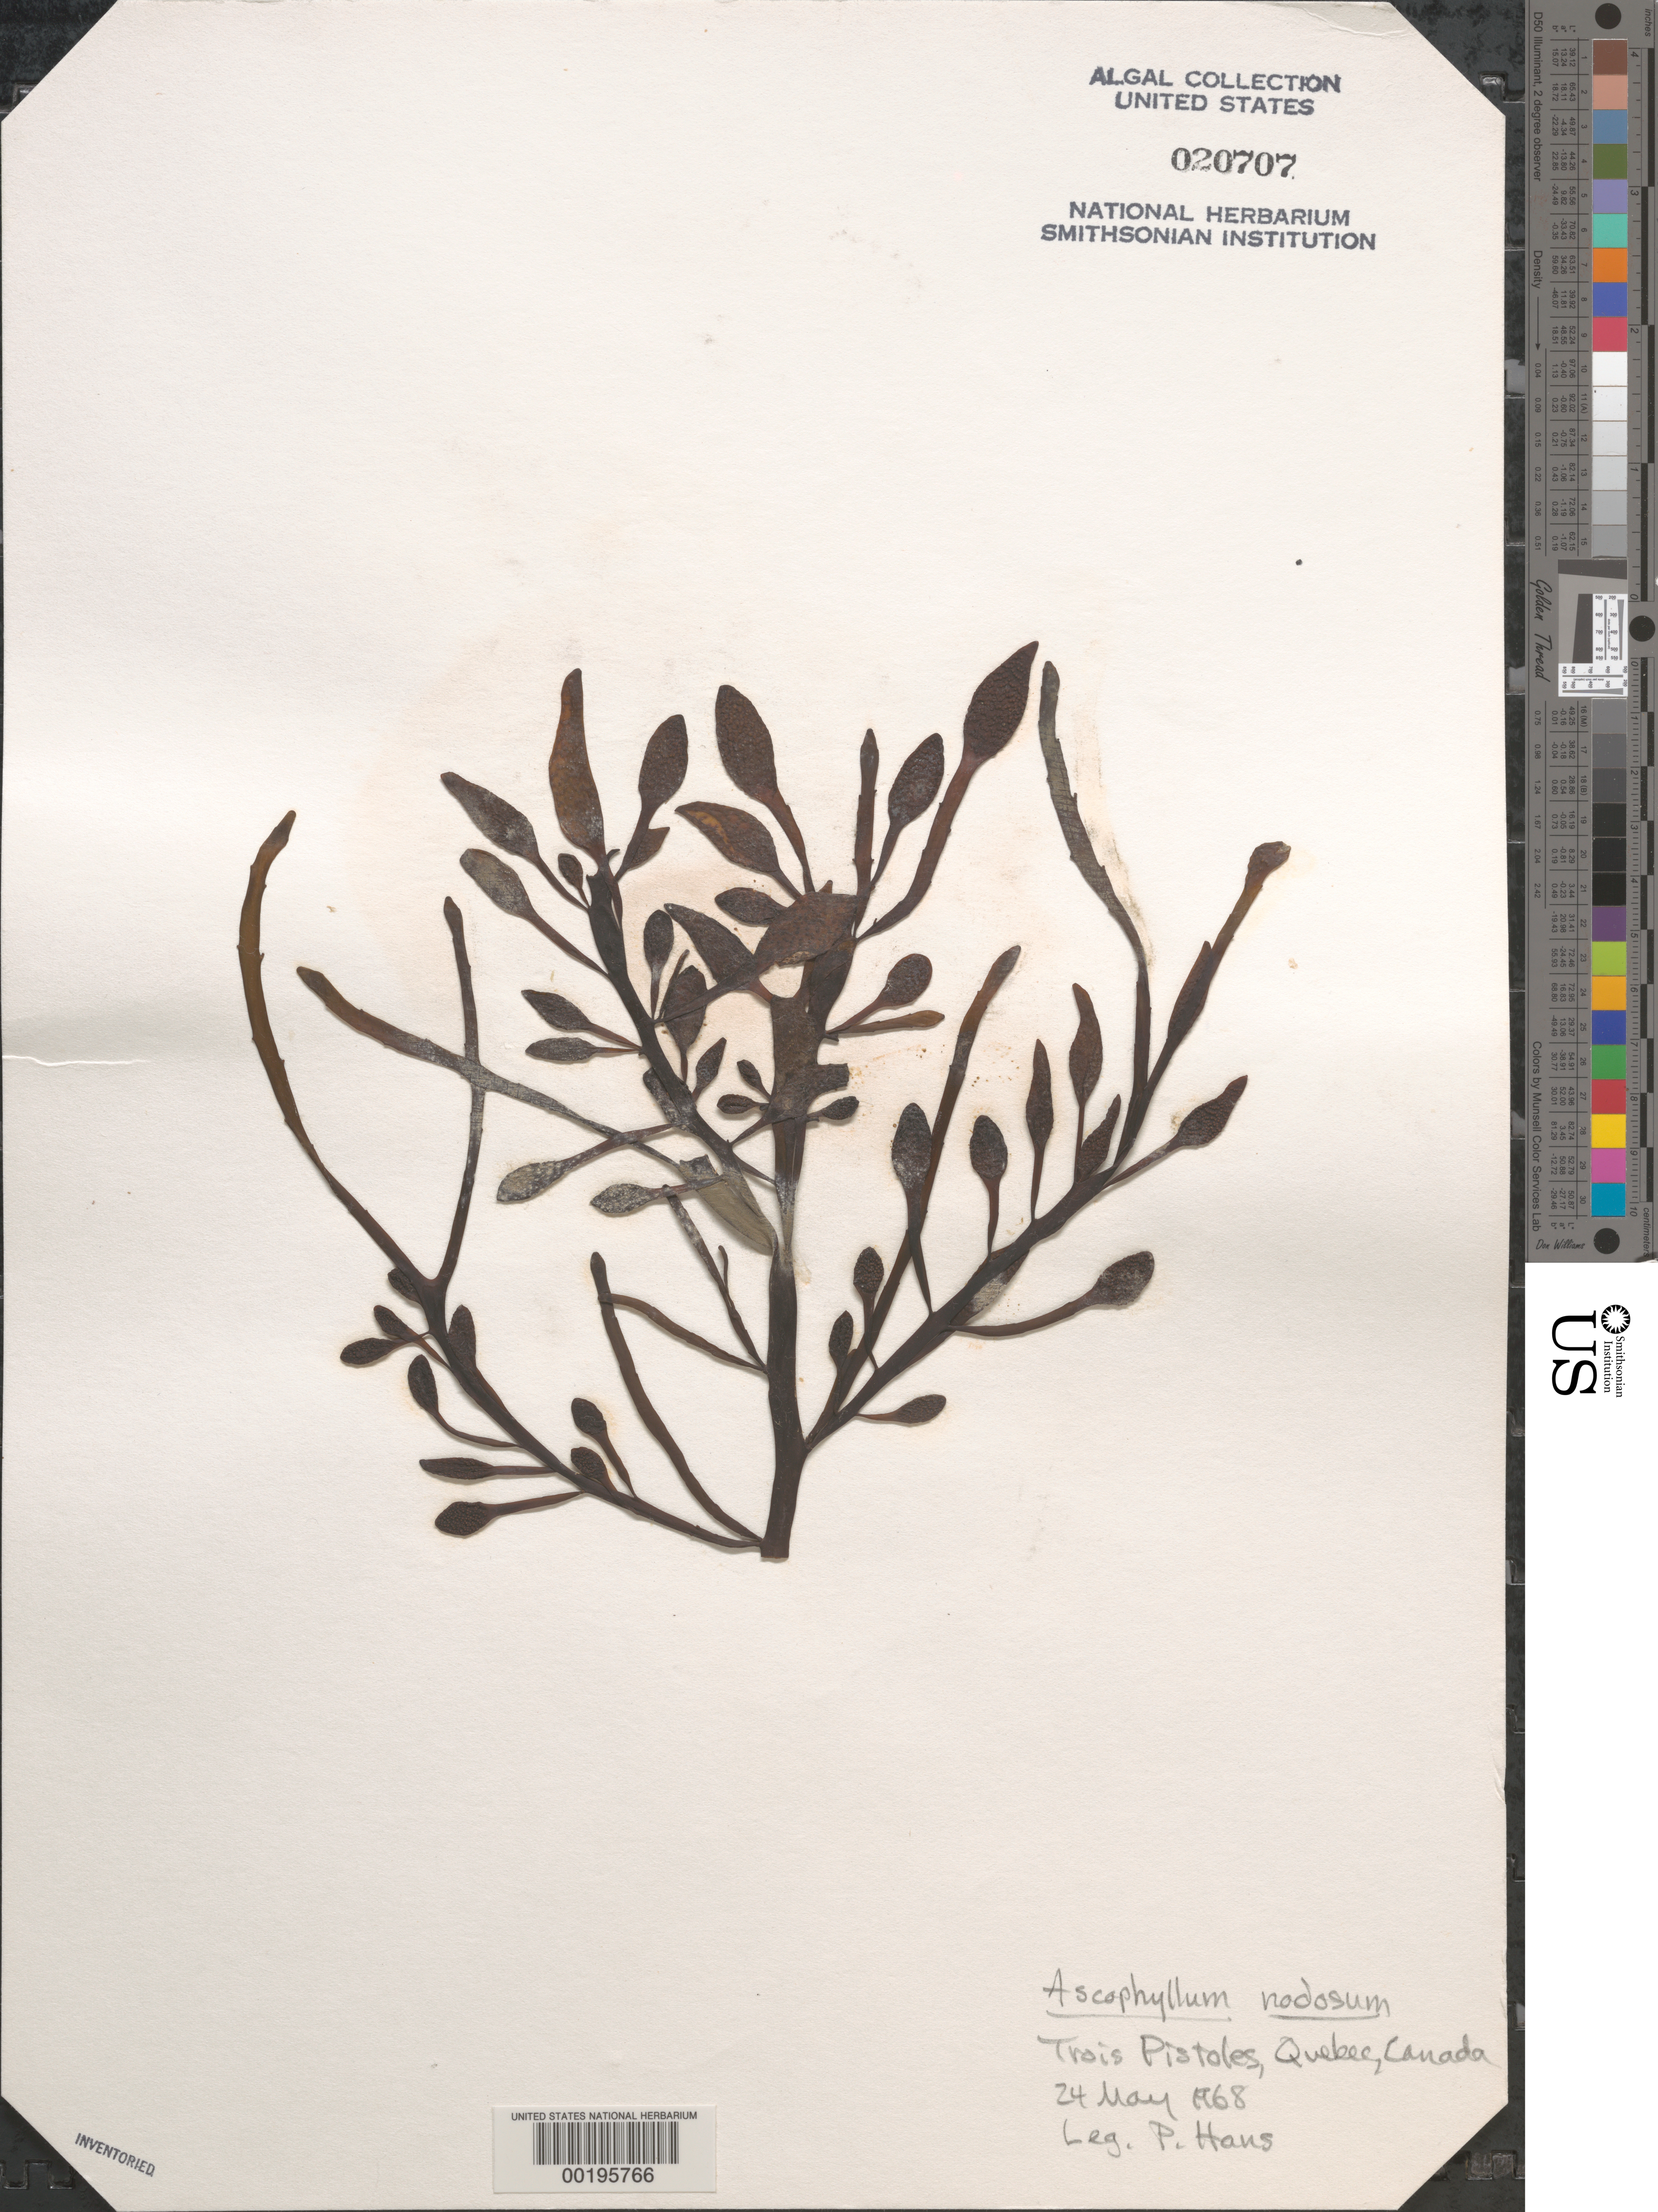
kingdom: Chromista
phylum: Ochrophyta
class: Phaeophyceae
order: Fucales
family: Fucaceae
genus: Ascophyllum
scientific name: Ascophyllum nodosum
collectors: P. Hans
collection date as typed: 24 May 1968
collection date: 1968-05-24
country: Canada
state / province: Quebec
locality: Trois pistoles, riviere du loup county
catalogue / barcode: US 20707